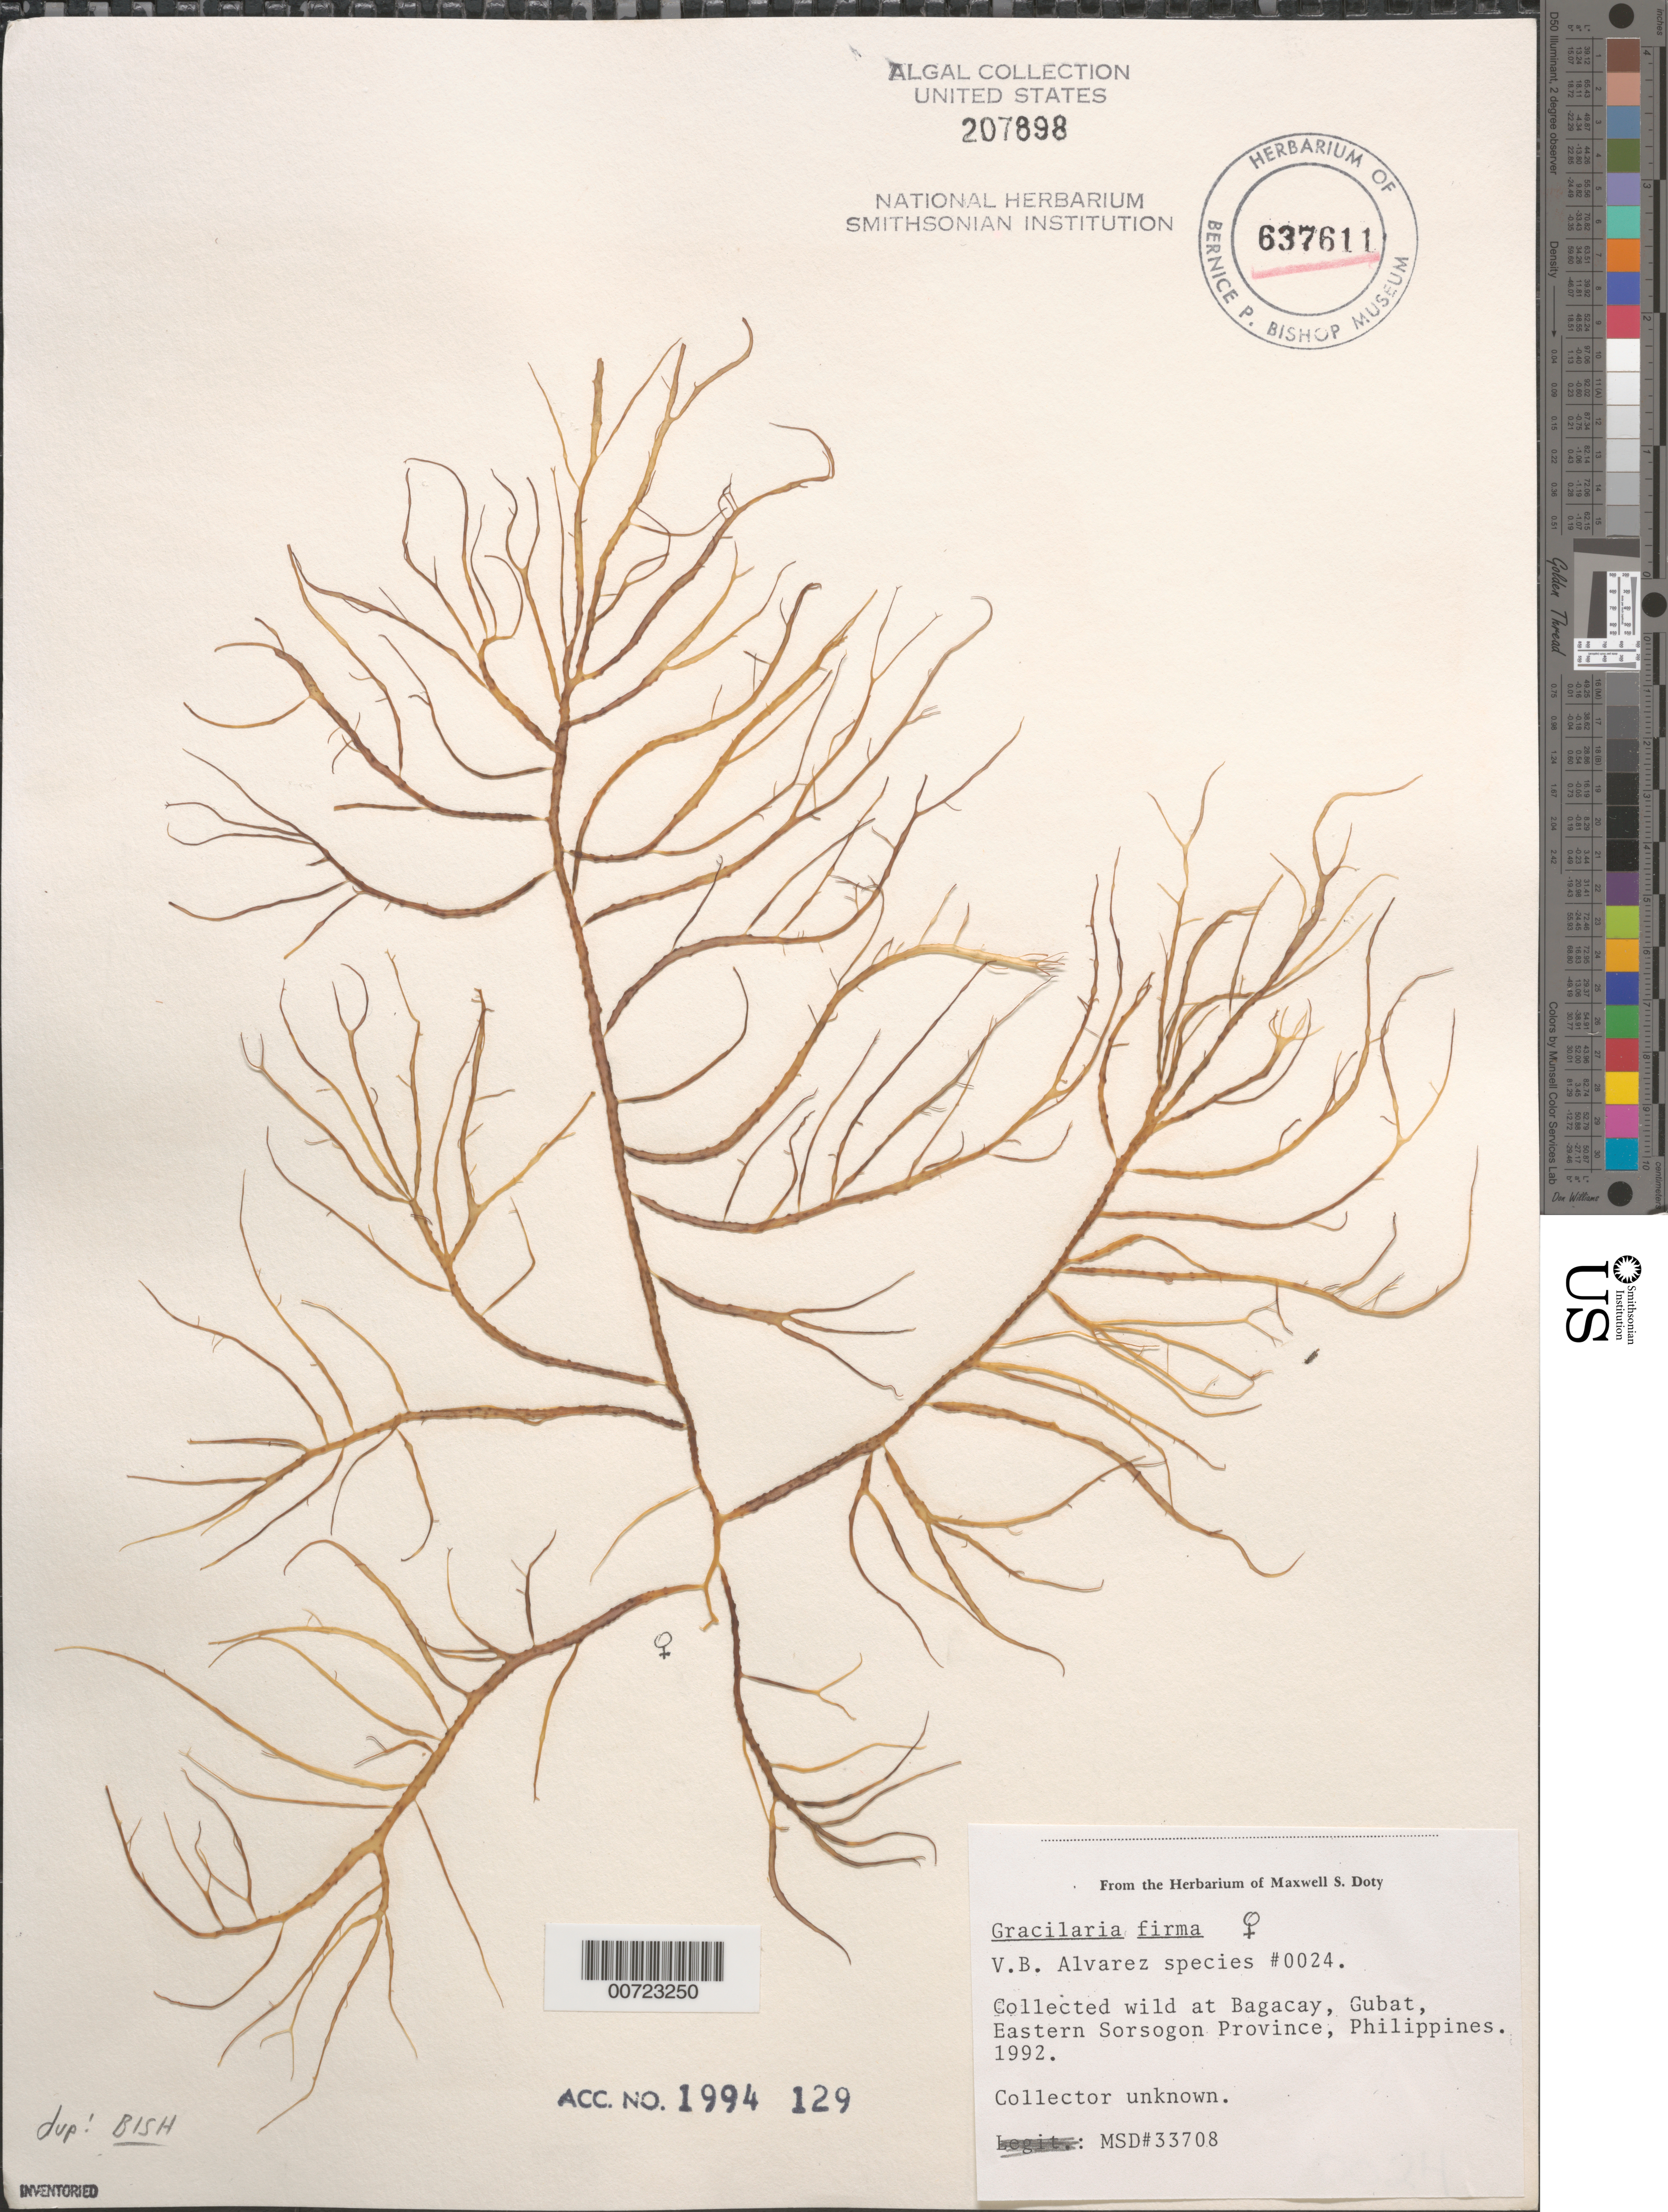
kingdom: Plantae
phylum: Rhodophyta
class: Florideophyceae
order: Gracilariales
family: Gracilariaceae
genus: Gracilaria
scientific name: Gracilaria firma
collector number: MSD 33708 & Alvarez 0024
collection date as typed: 1992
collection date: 1992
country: Philippines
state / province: Bicol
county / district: Sorsogon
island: Luzon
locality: Bagacay, Gubat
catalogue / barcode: US 207898